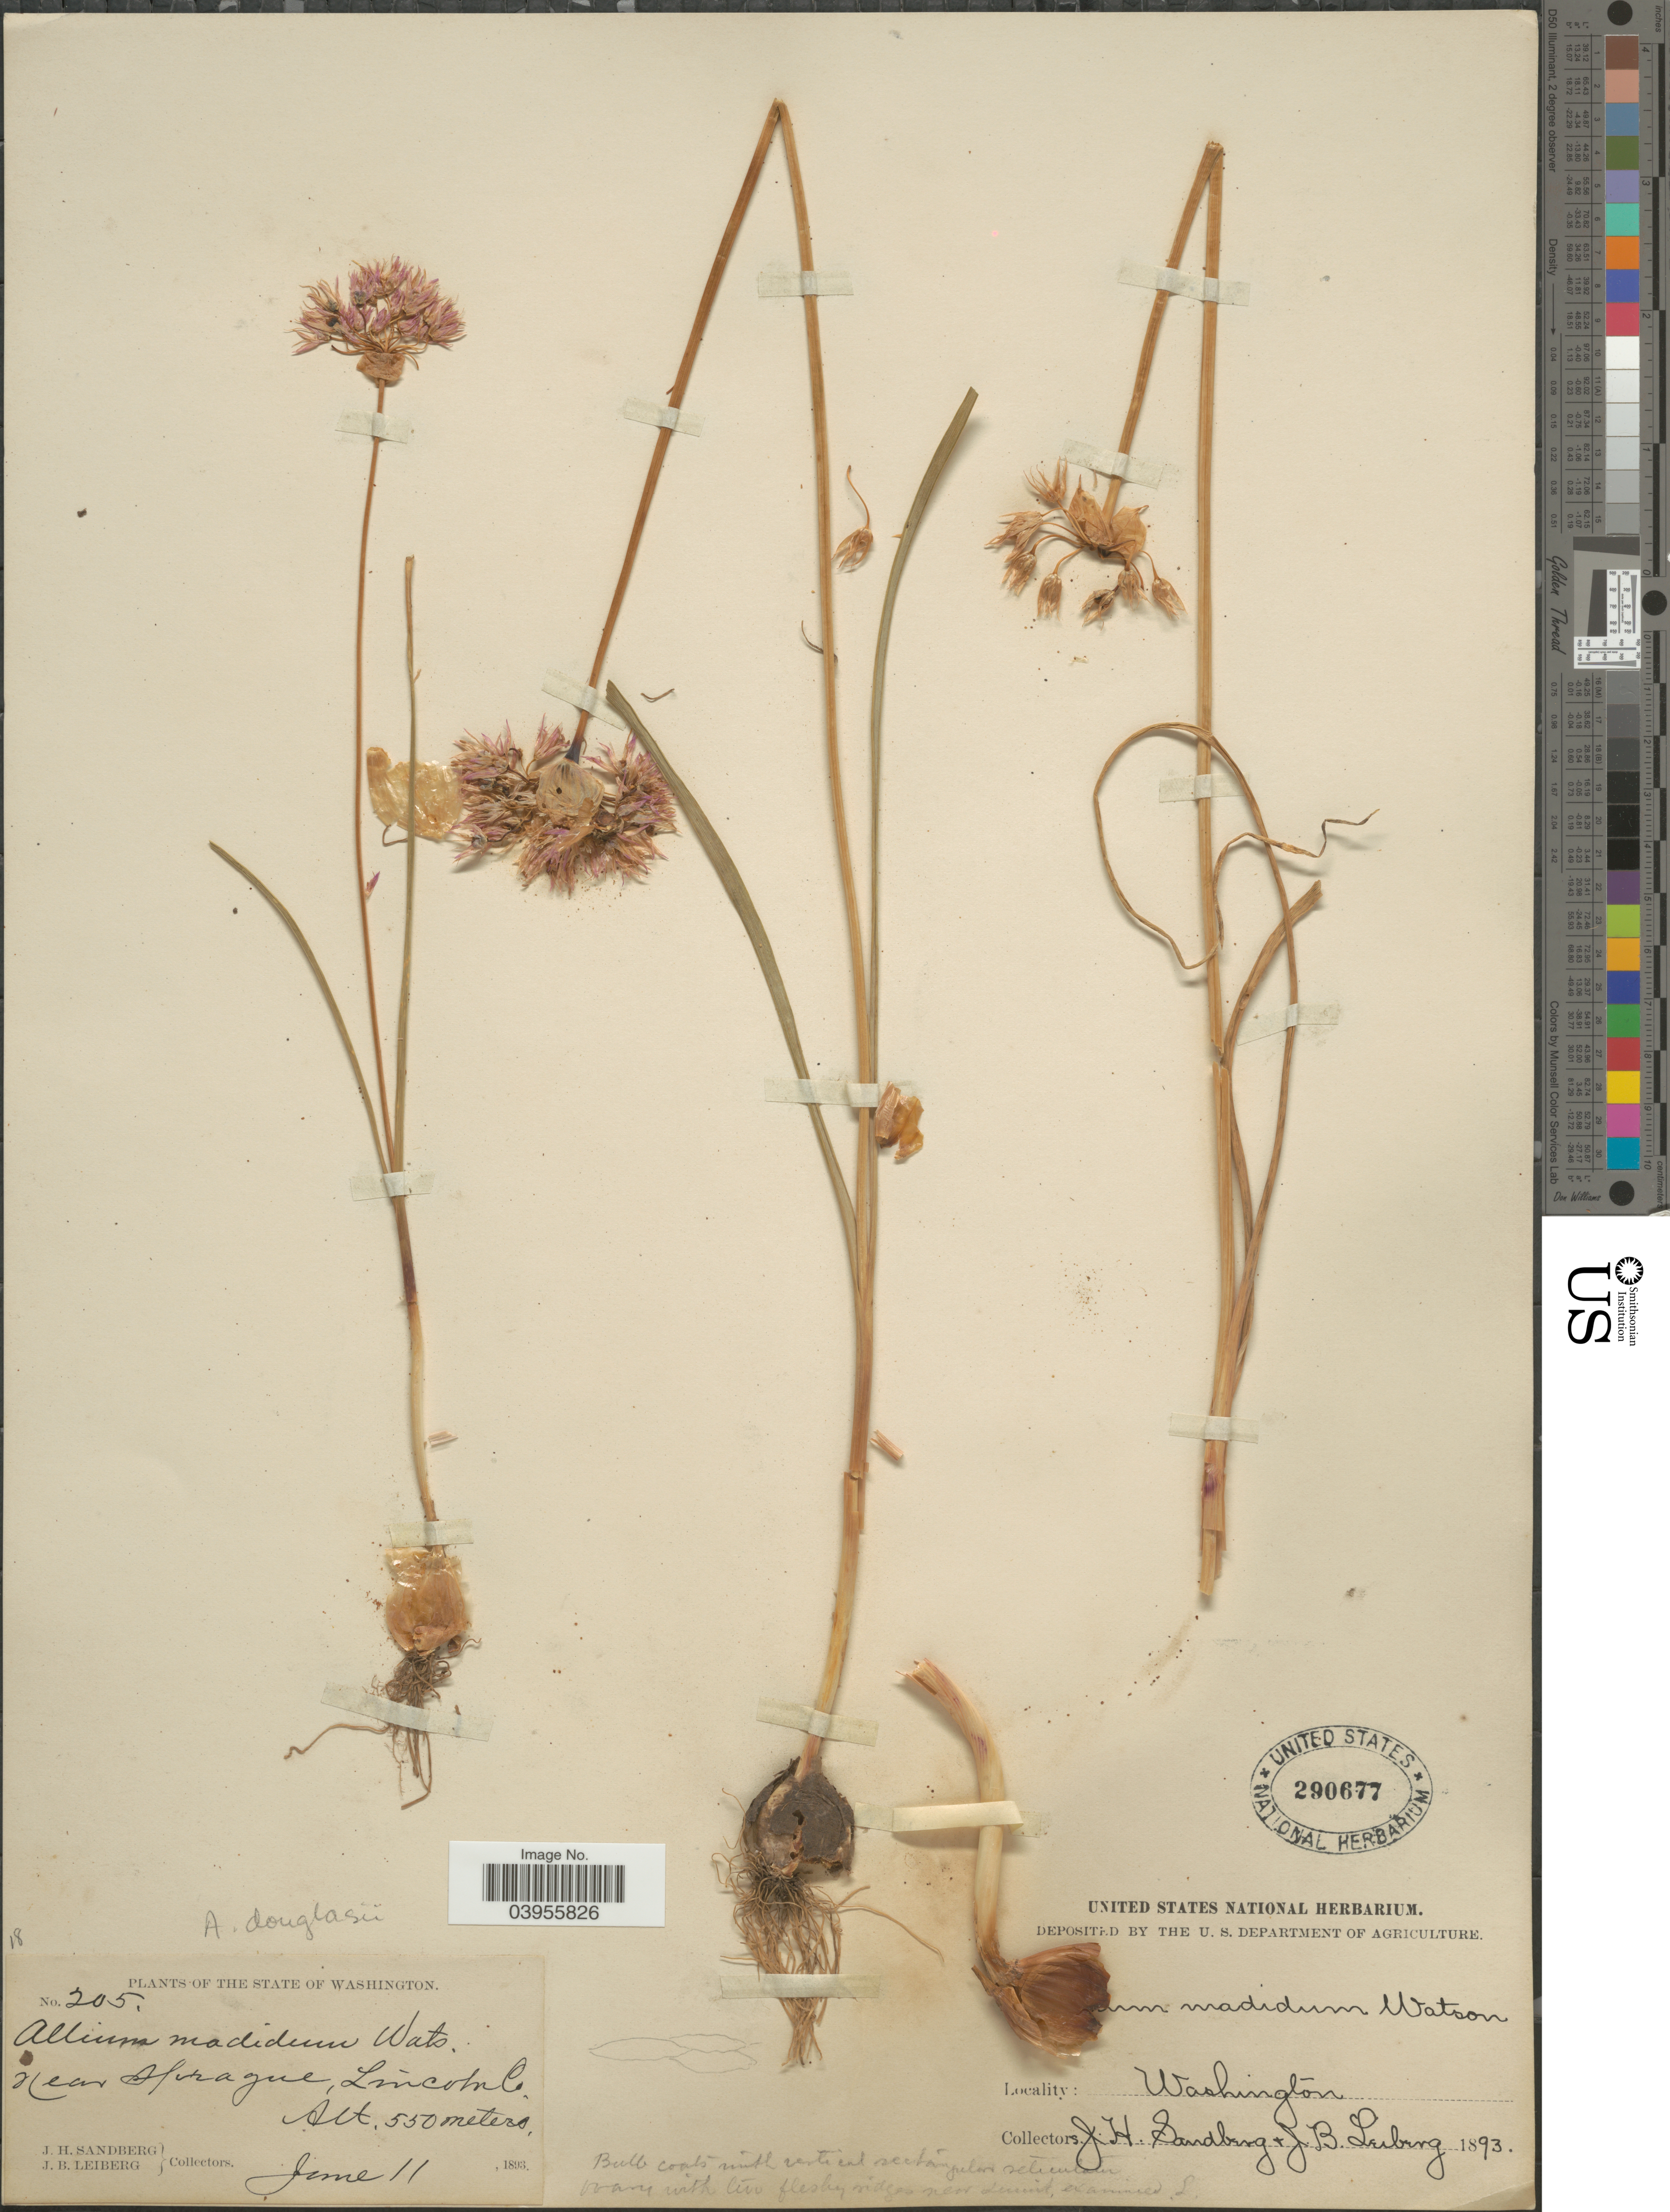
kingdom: Plantae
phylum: Tracheophyta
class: Liliopsida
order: Asparagales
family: Amaryllidaceae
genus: Allium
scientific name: Allium douglasii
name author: Hook.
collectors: J. H. Sandberg & J. B. Leiberg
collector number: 205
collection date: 1893-06-11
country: United States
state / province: Washington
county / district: Lincoln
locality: Near Sprague, Lincoln Co.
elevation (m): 550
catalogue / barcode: US 290677